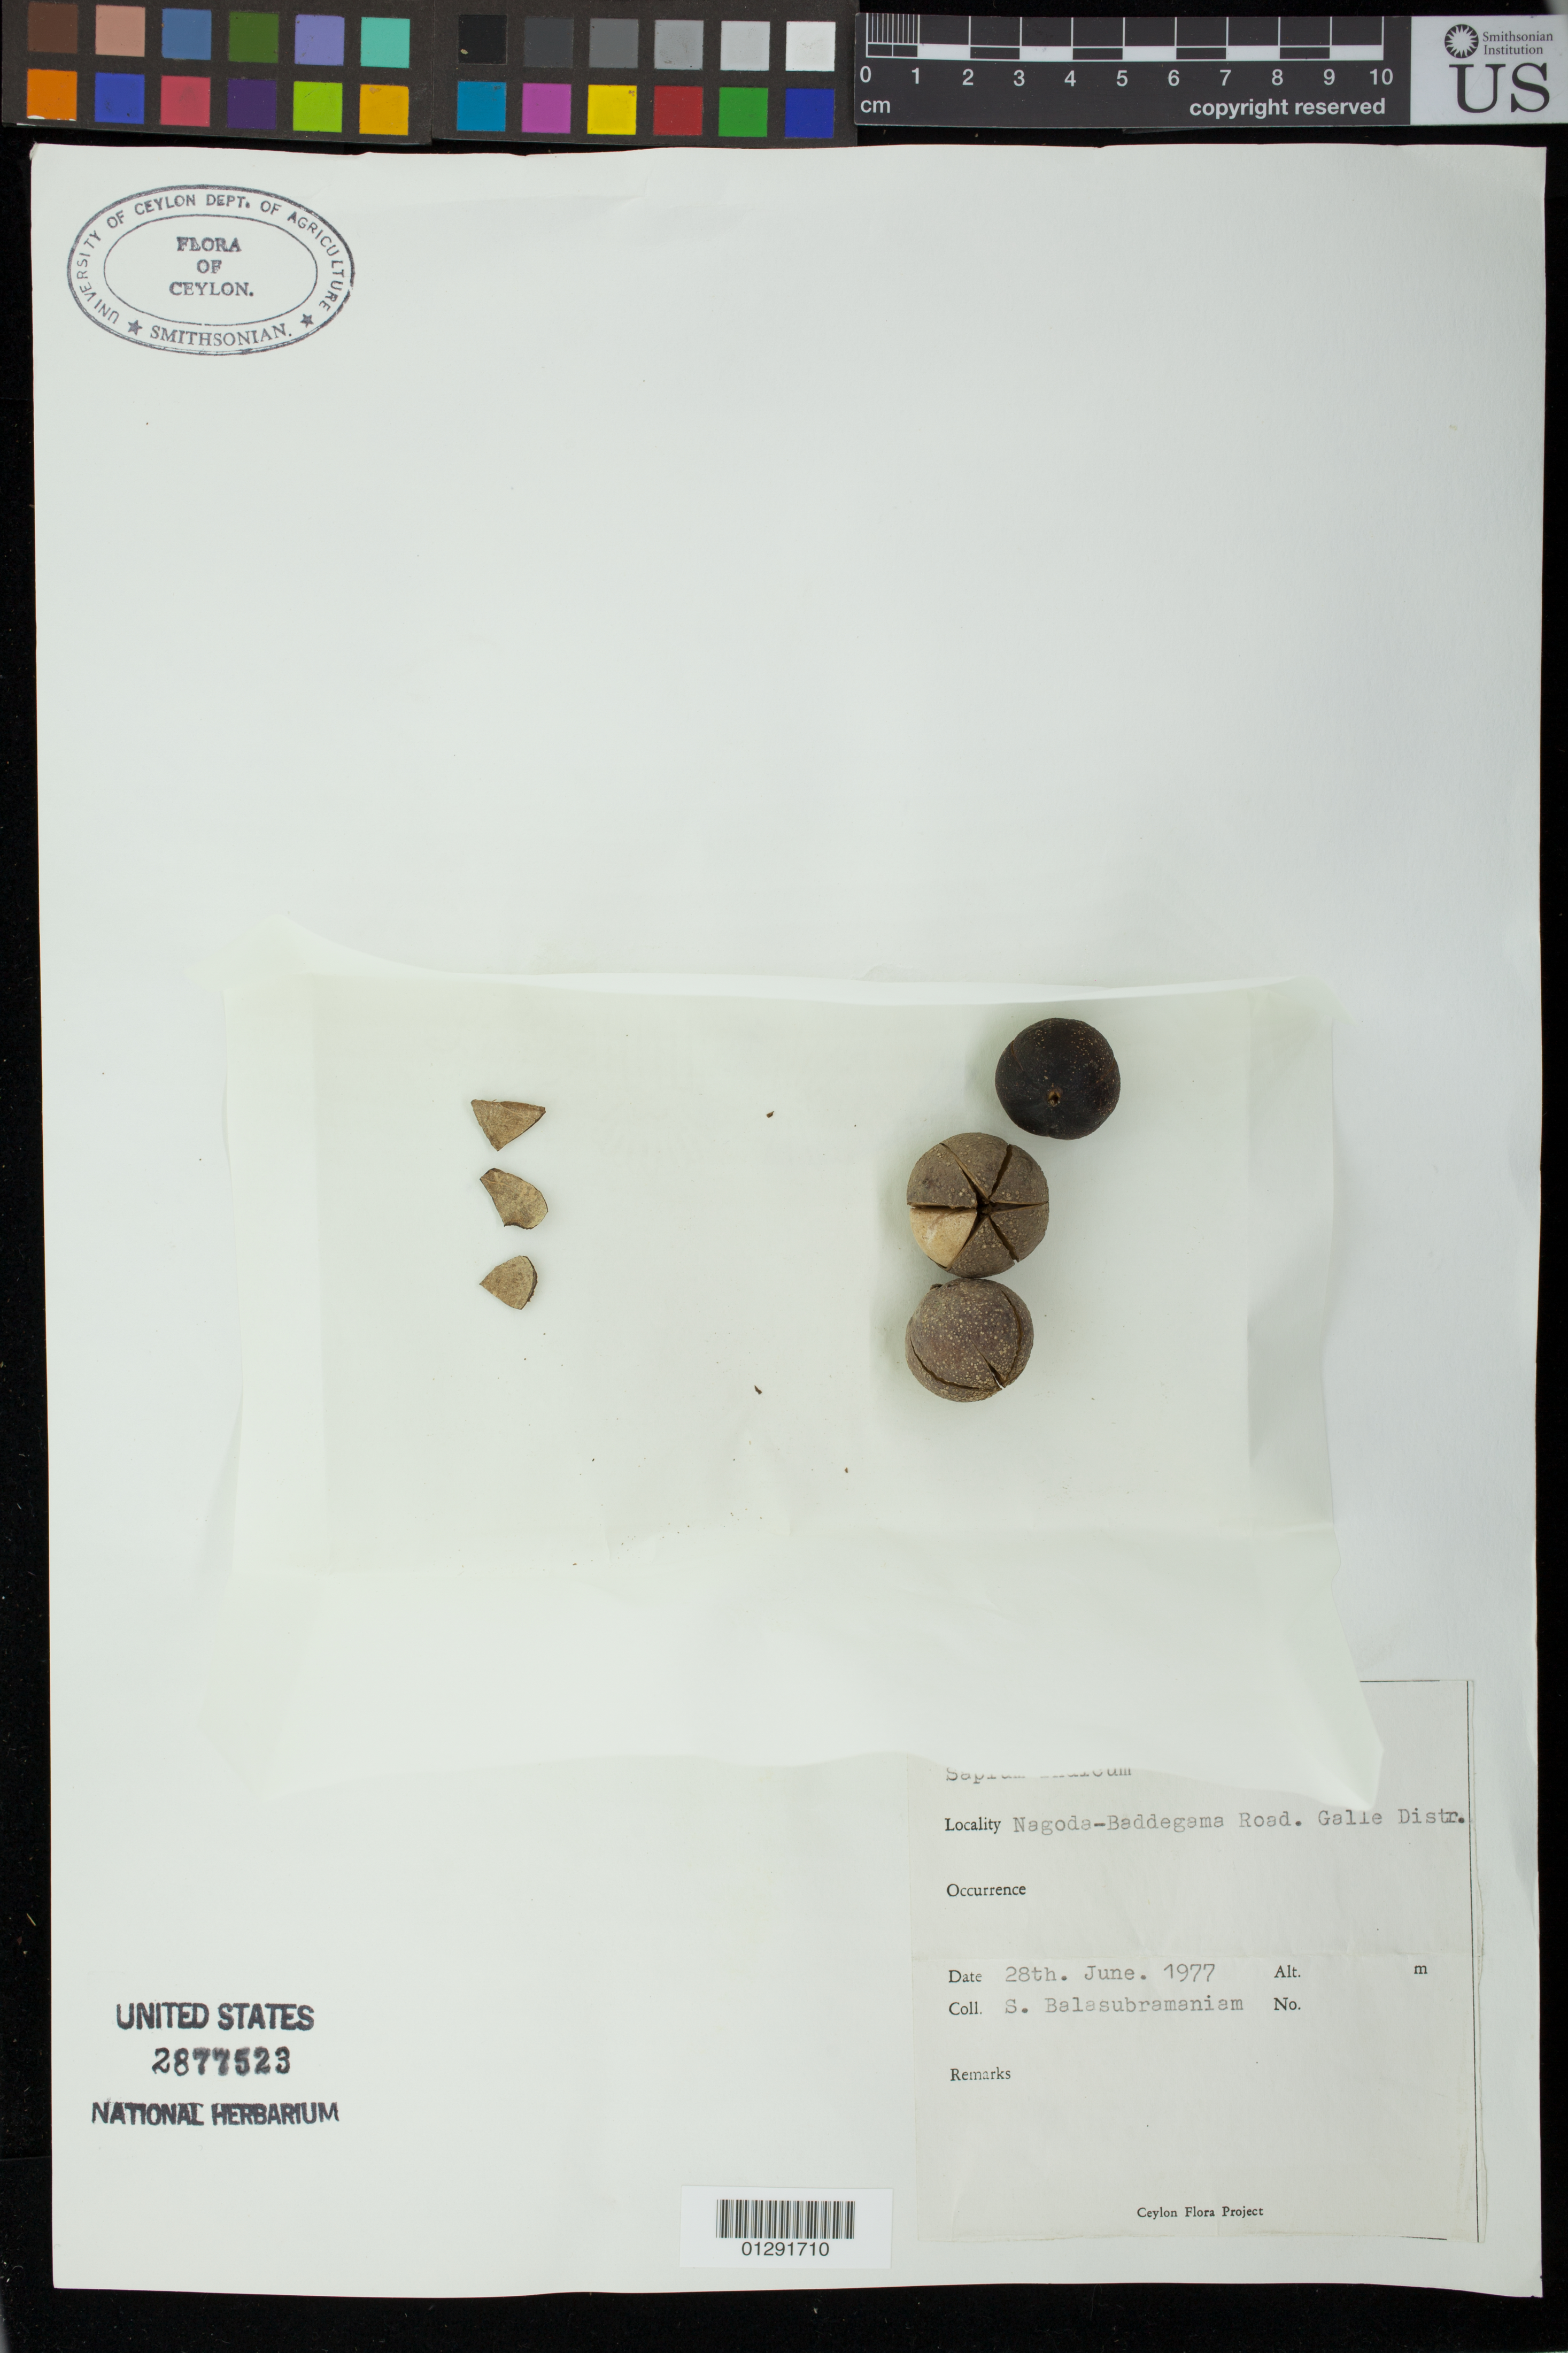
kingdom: Plantae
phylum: Tracheophyta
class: Magnoliopsida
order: Malpighiales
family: Euphorbiaceae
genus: Sapium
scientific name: Sapium indicum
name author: Willd.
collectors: S. Balasubramaniam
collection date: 1977-06-28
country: Sri Lanka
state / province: Southern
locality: Nagoda-Baddegama Road. Galle Distr.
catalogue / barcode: US 2877523